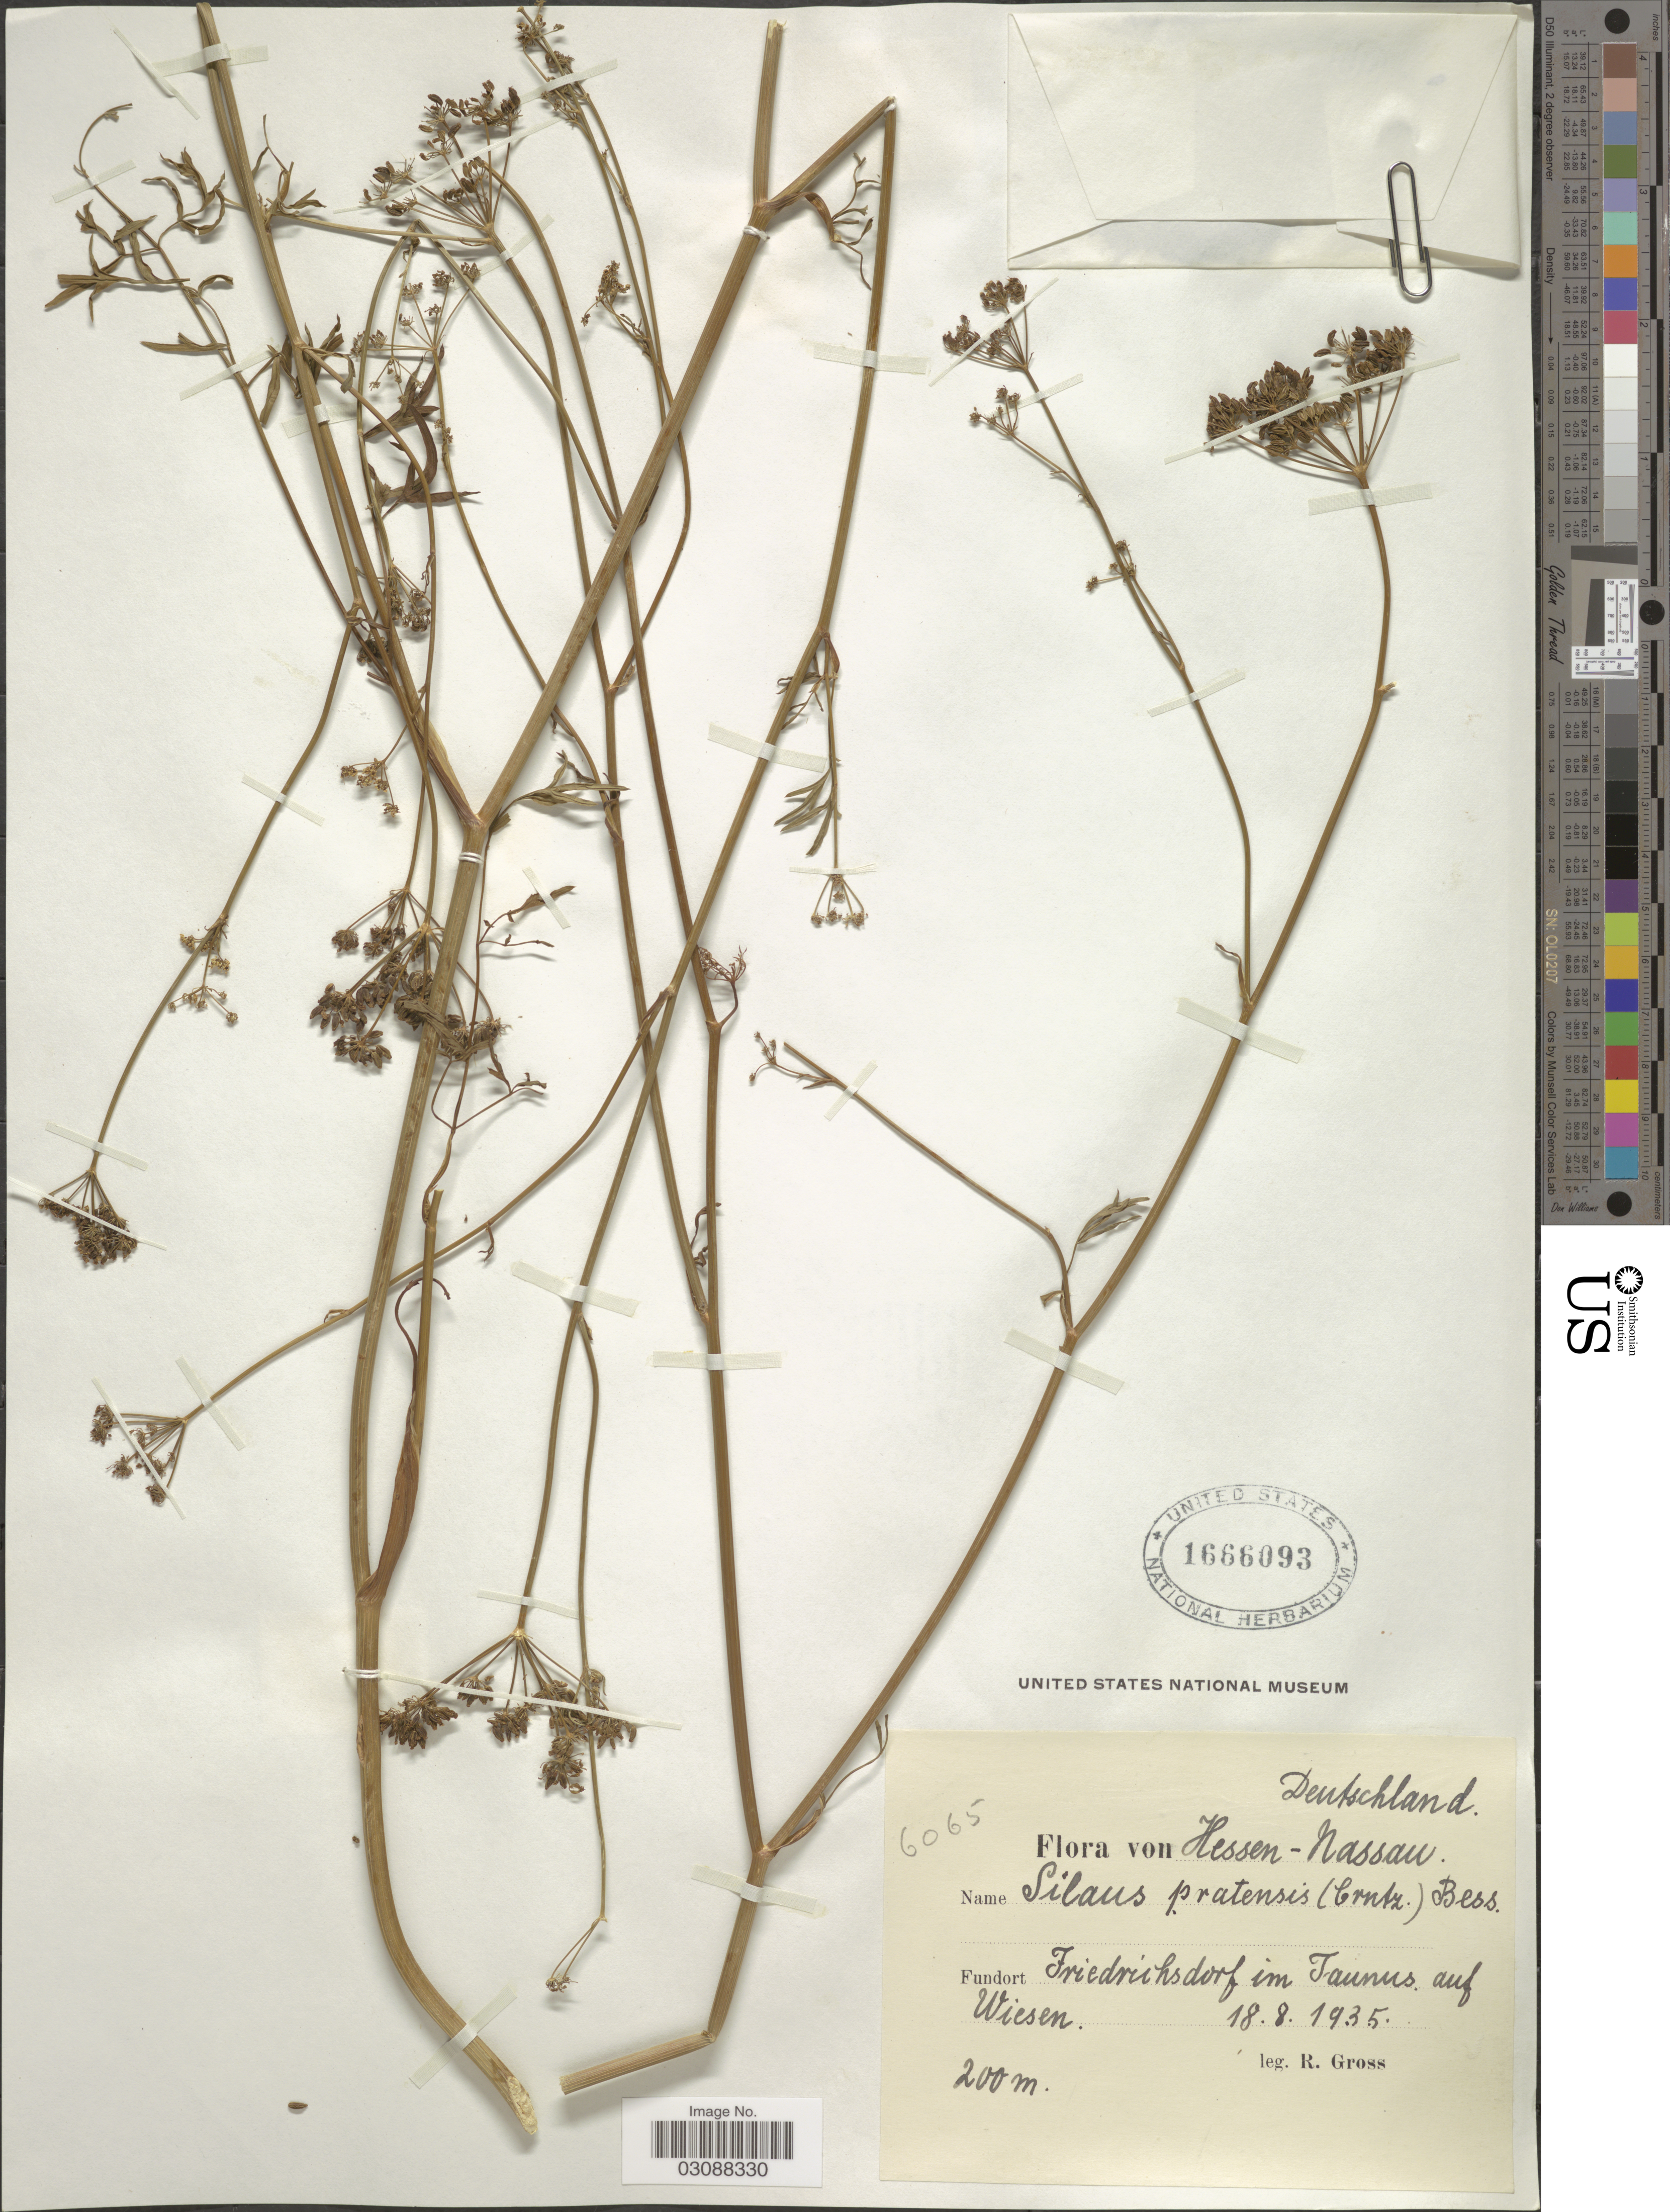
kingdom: Plantae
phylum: Tracheophyta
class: Magnoliopsida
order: Apiales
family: Apiaceae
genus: Silaus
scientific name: Silaus pratensis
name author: (Crantz) Besser ex Schult.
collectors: R. Gross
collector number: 6065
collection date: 1935-08-18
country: Germany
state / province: Hesse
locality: Deutschland. Hessen-Nassau. Friedrichsdorf im Taunus auf Wiesen.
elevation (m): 200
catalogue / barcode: US 1666093